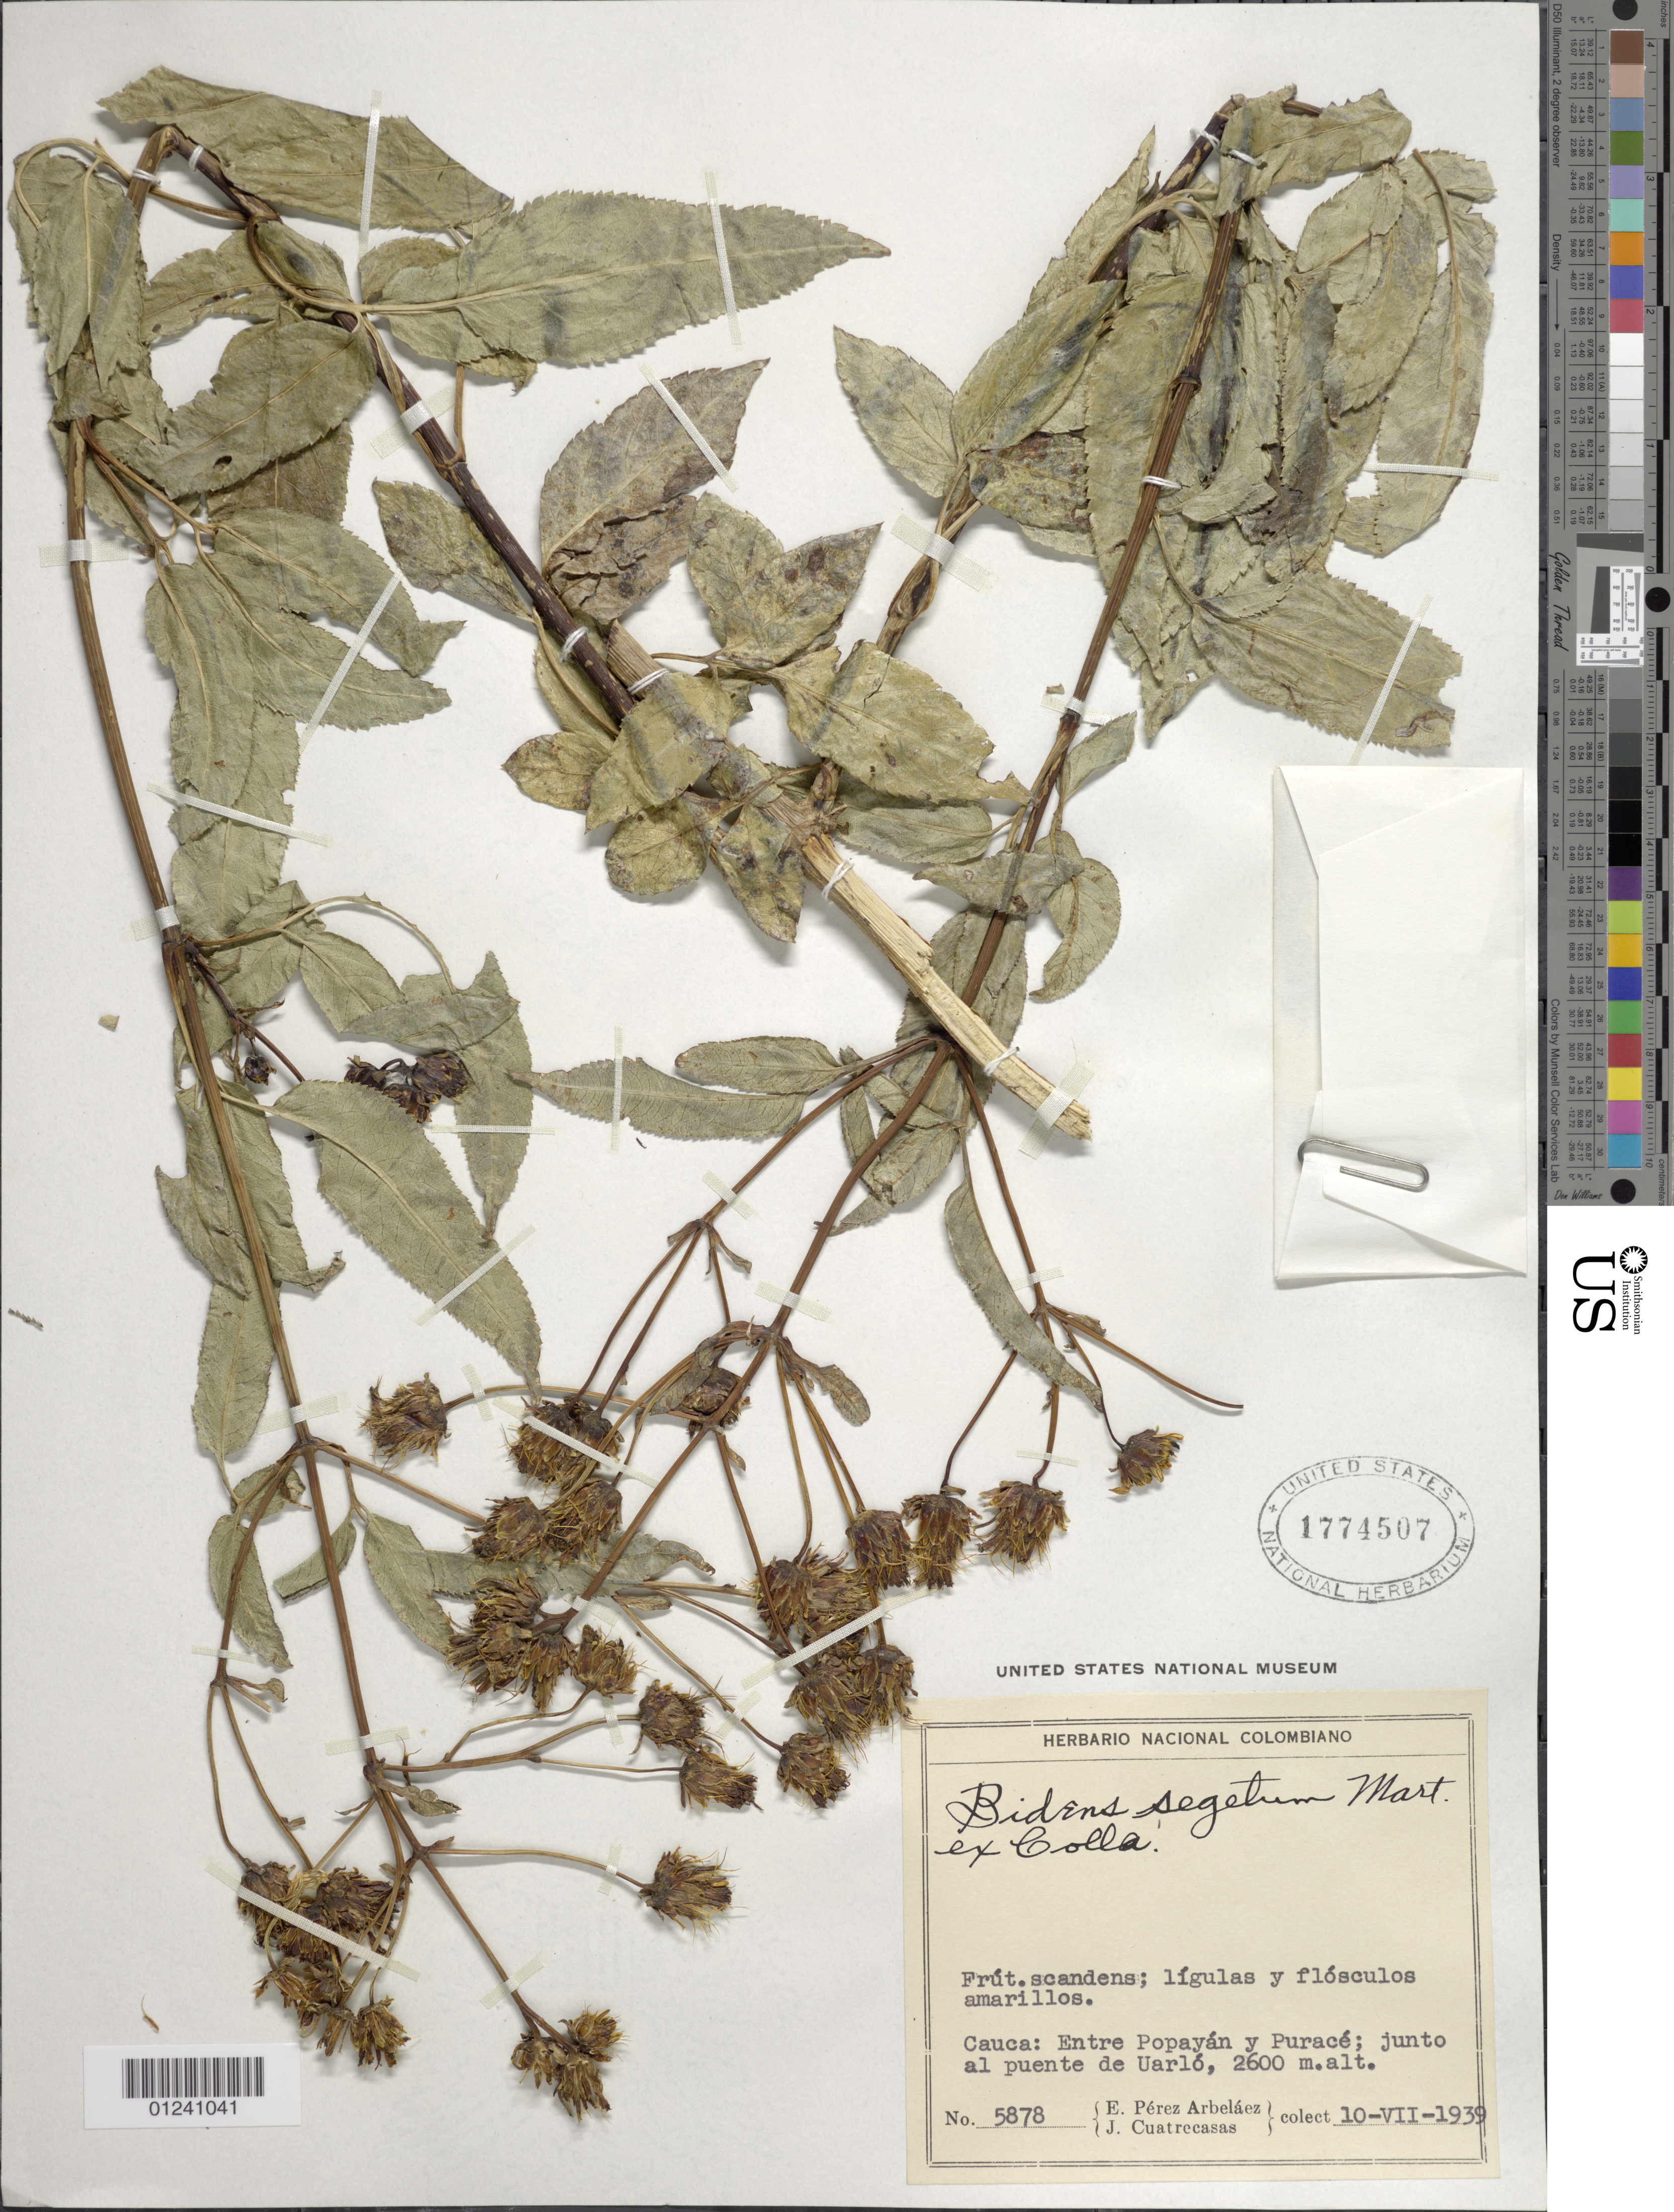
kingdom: Plantae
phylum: Tracheophyta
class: Magnoliopsida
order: Asterales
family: Asteraceae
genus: Bidens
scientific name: Bidens segetum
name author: Mart. ex Colla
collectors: E. Pérez Arbeláez & J. Cuatrecasas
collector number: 5878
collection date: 1939-07-10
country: Colombia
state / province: Cauca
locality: Entre Popayán y Puracé; junto al puente de Uarló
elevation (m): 2600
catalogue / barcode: US 1774507